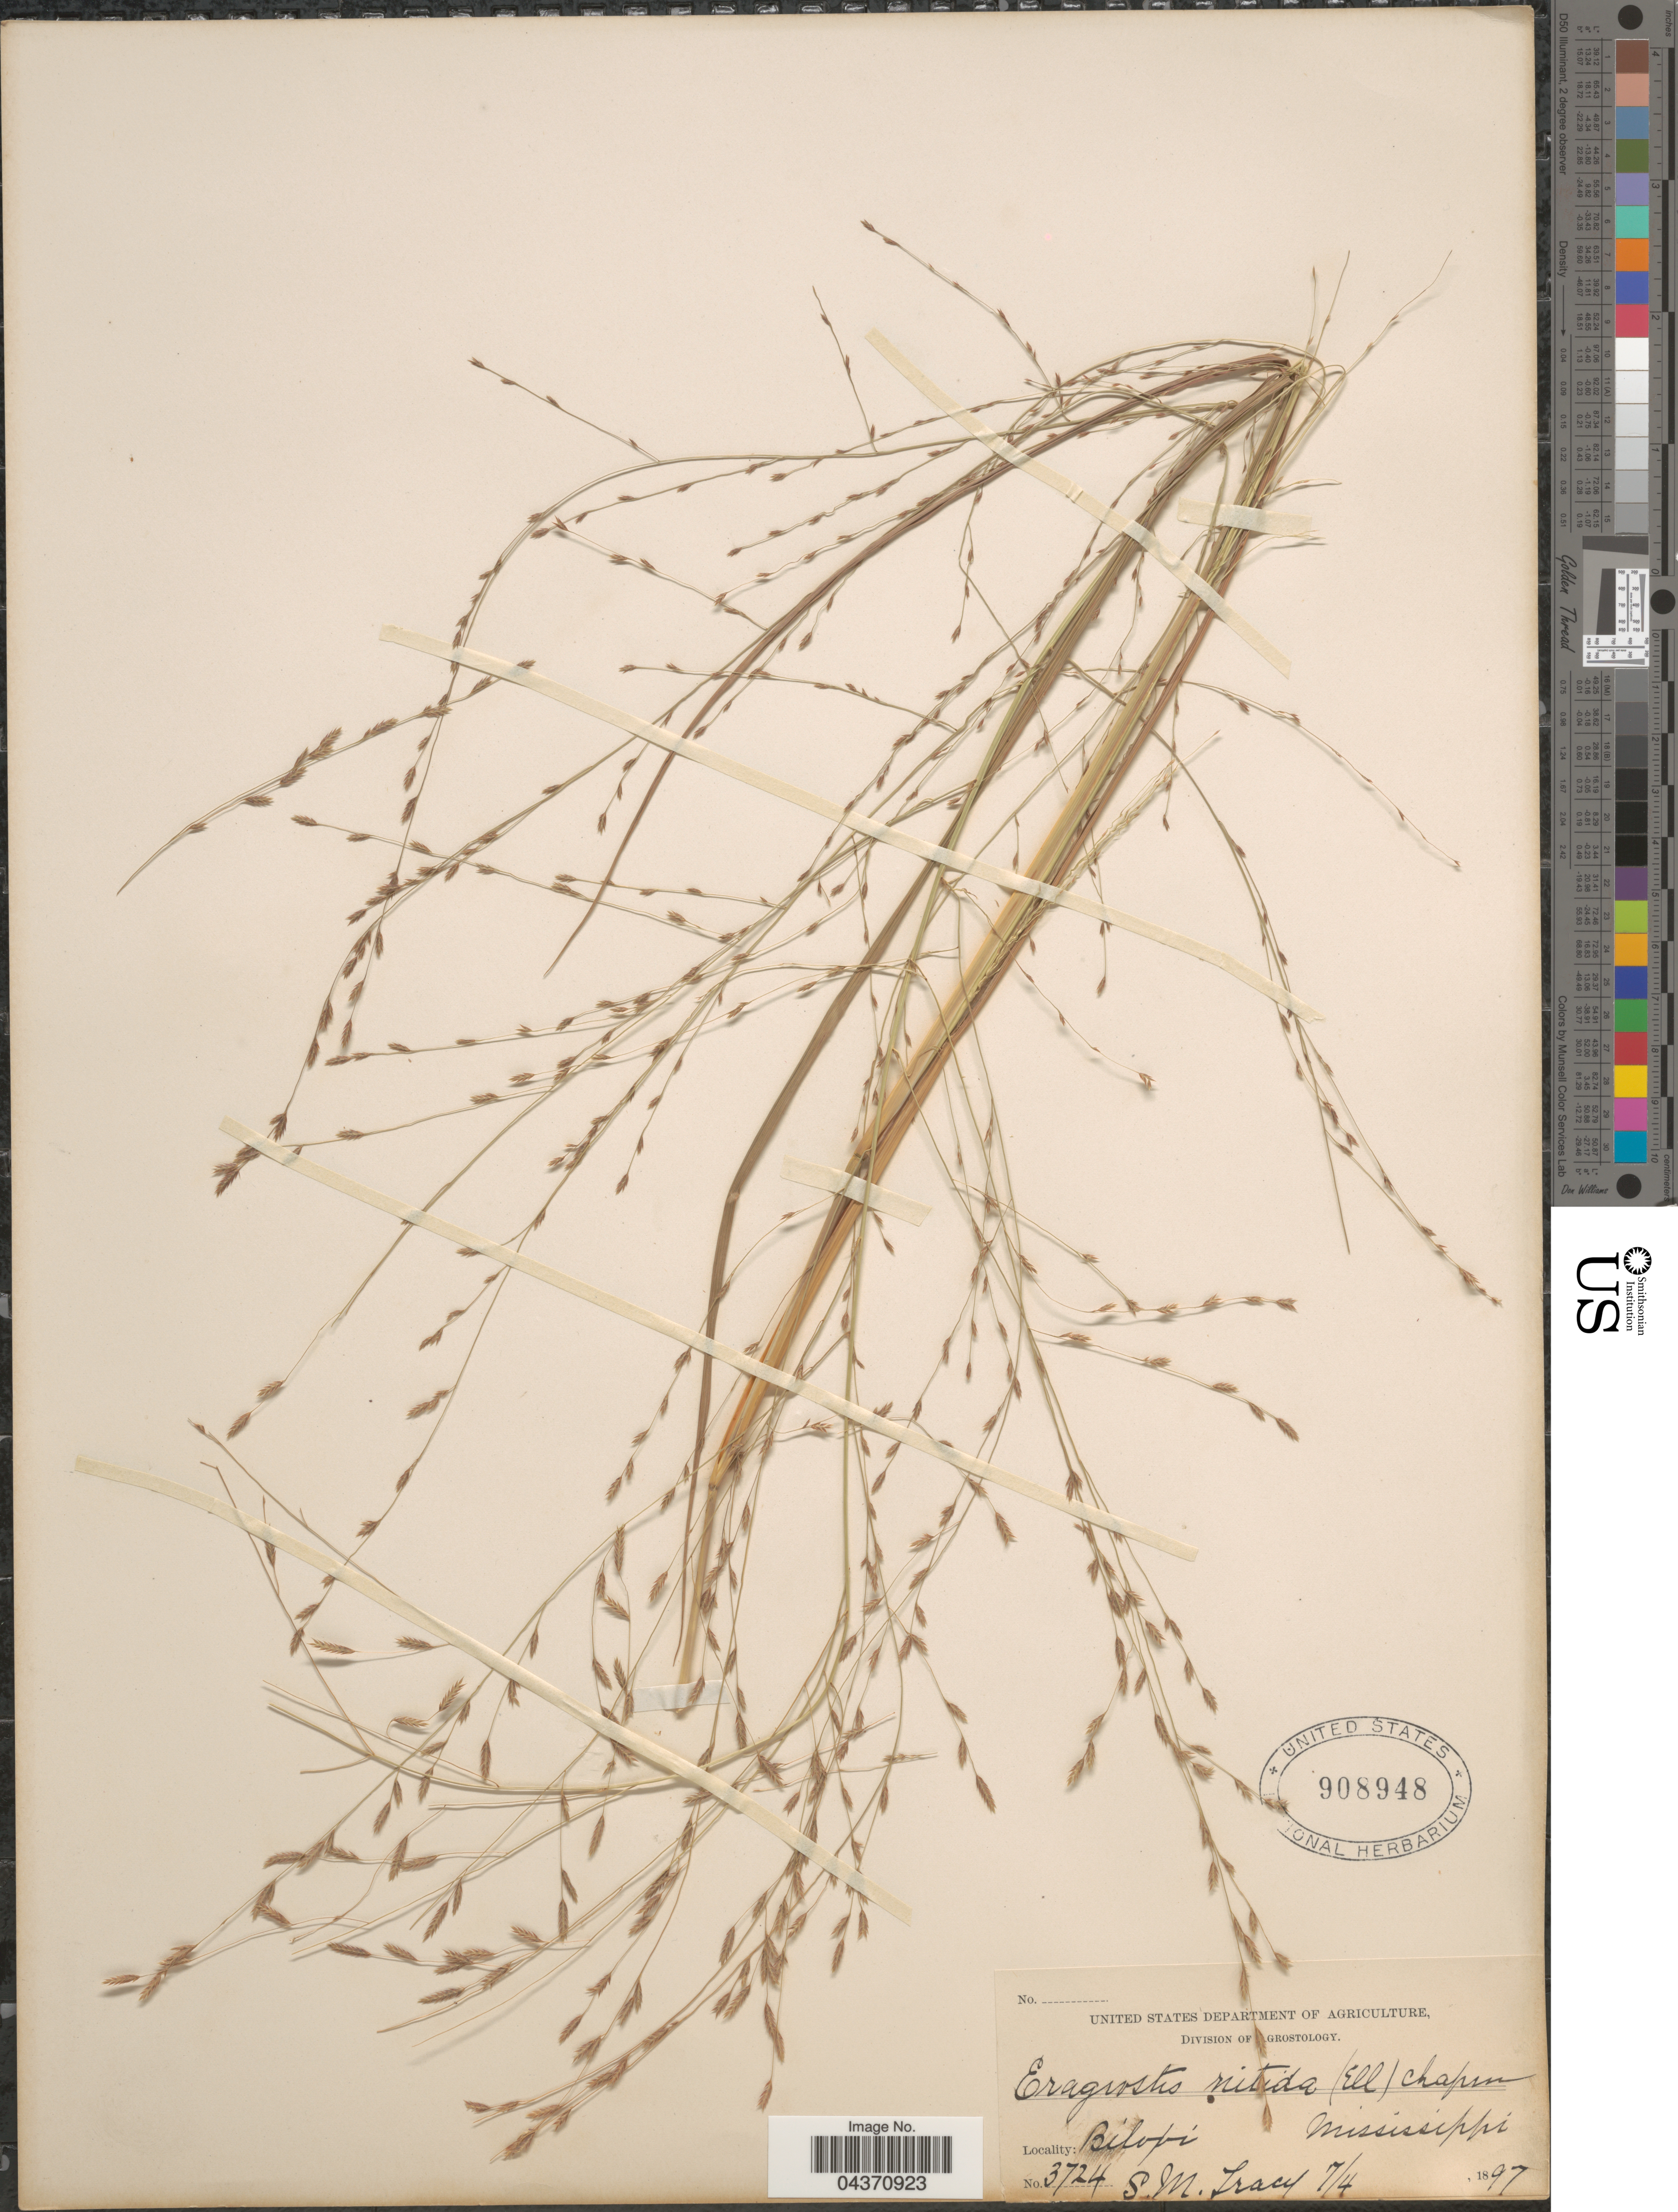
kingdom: Plantae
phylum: Tracheophyta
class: Liliopsida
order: Poales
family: Poaceae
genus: Eragrostis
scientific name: Eragrostis refracta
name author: (Muhl.) Scribn.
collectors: S. M. Tracy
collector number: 3724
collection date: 1897-07-04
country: United States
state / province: Mississippi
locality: Biloxi.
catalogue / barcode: US 908948